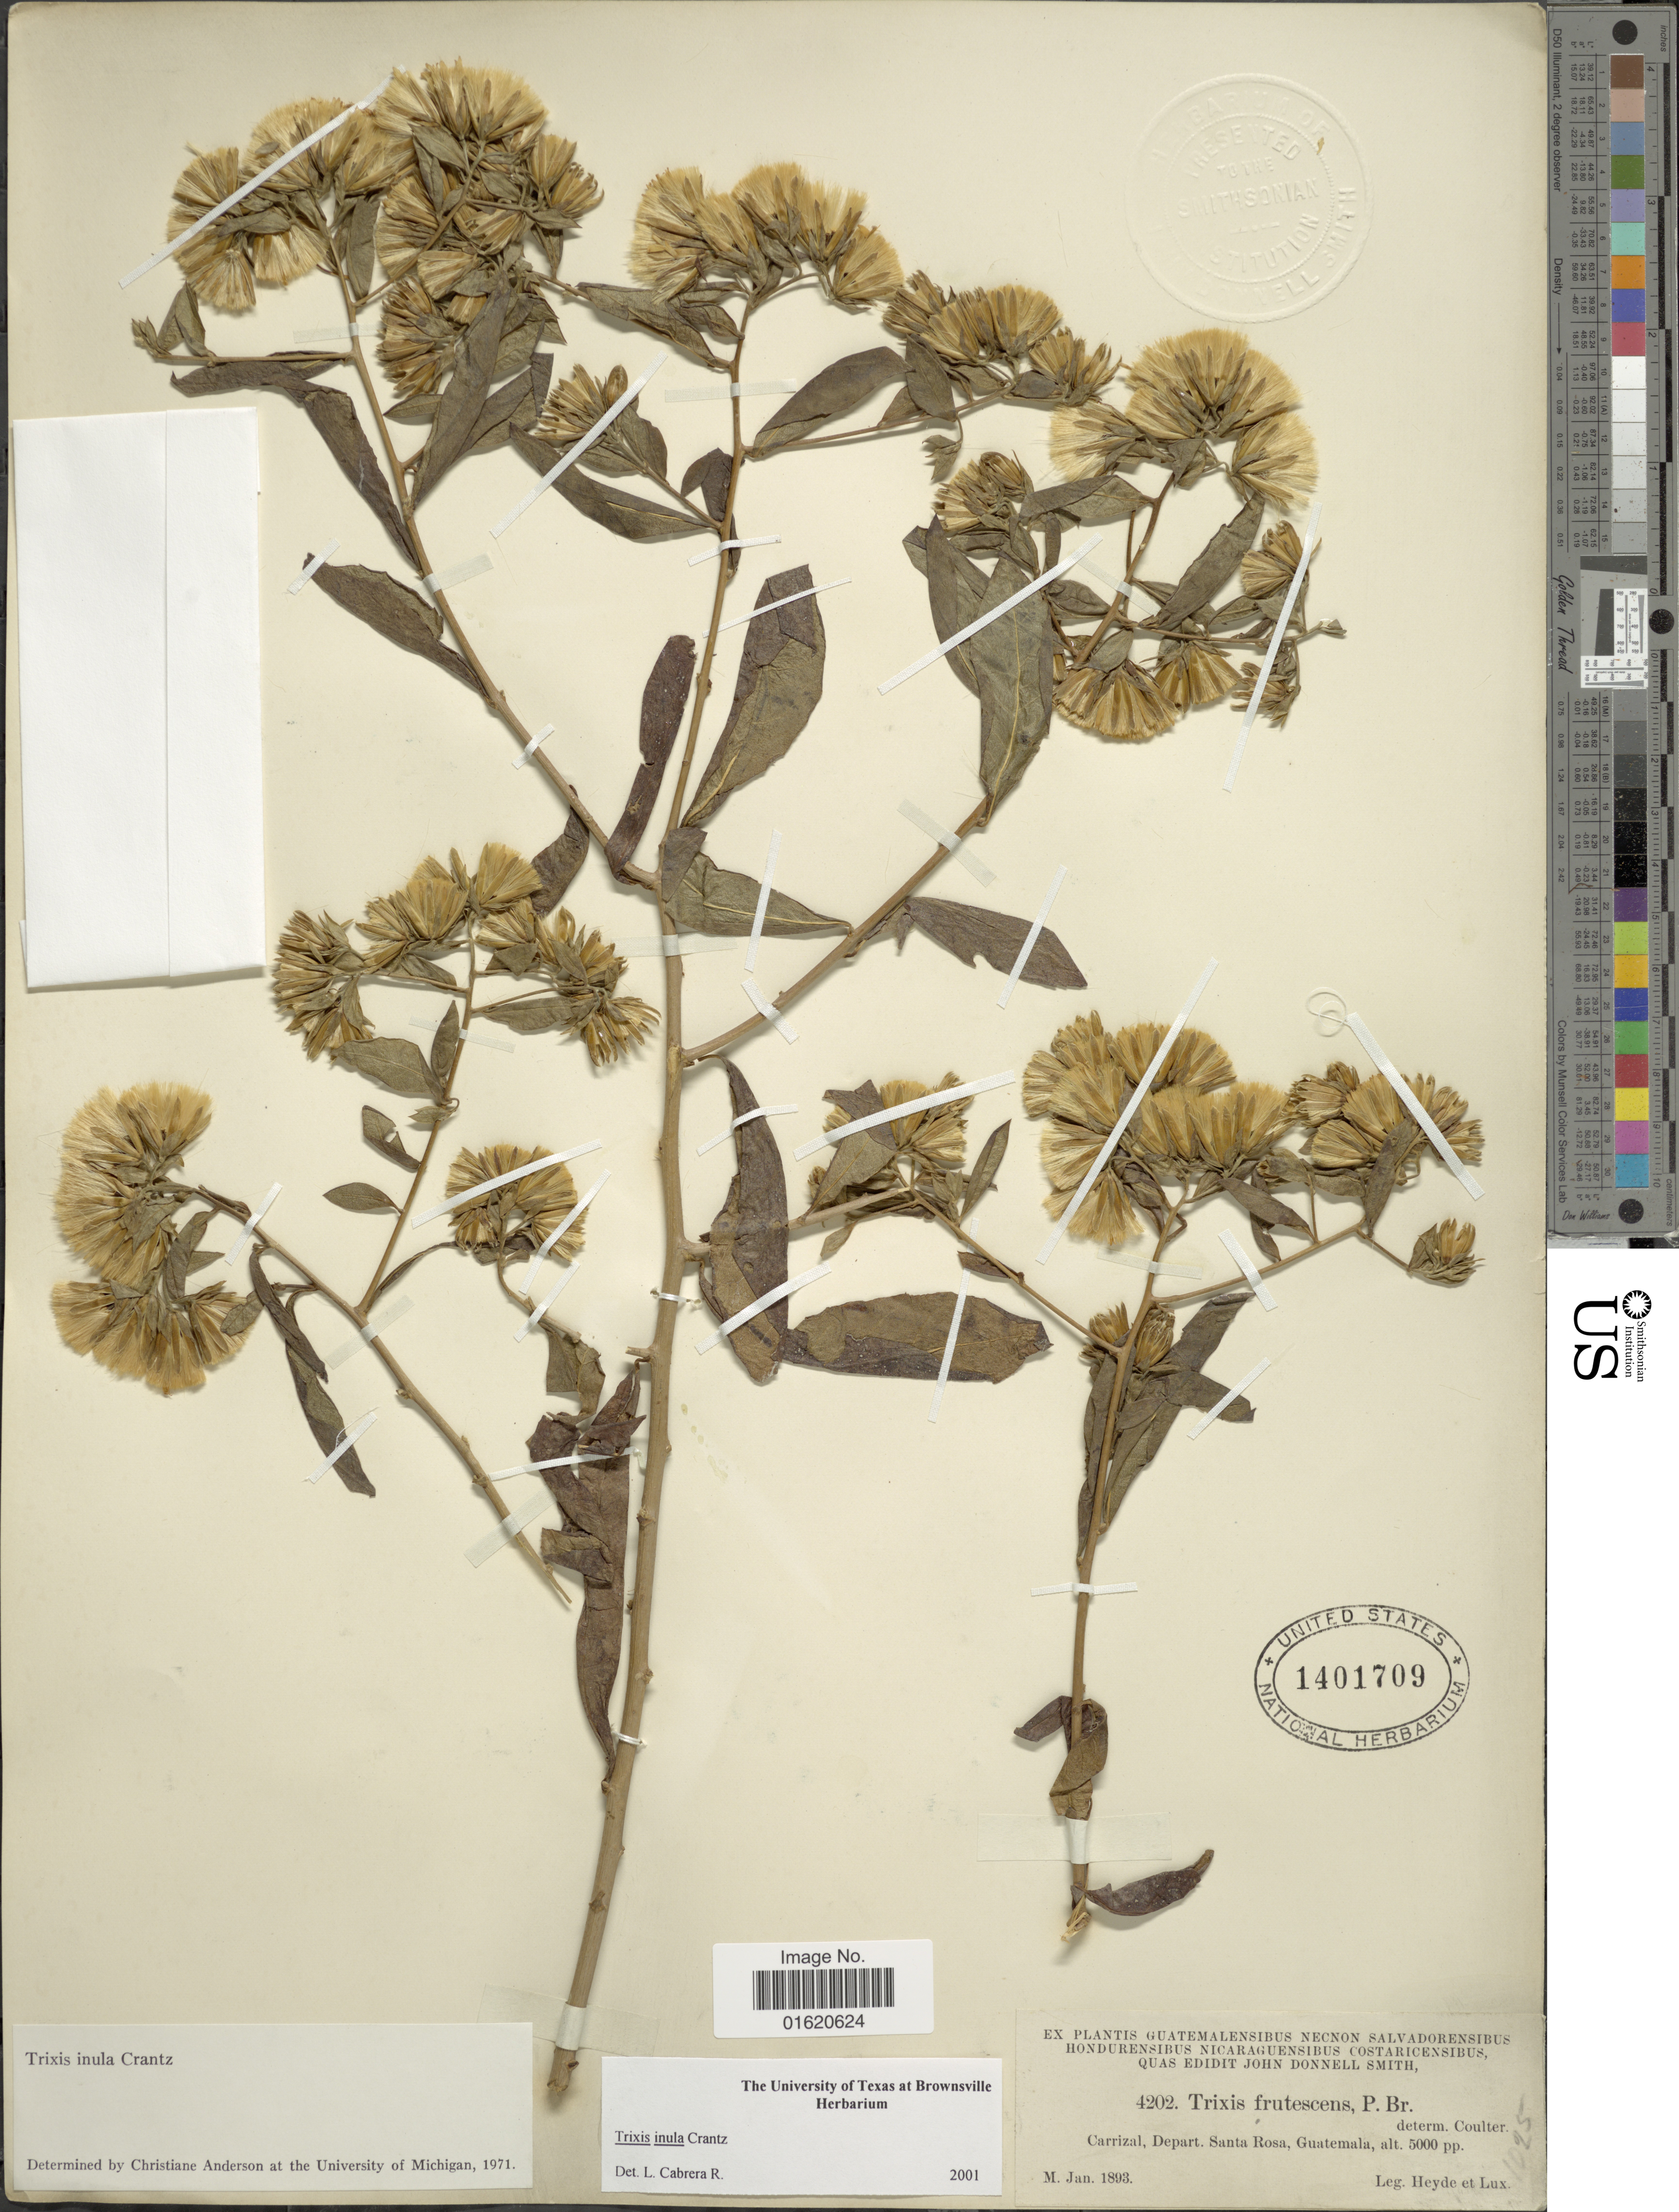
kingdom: Plantae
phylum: Tracheophyta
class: Magnoliopsida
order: Asterales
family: Asteraceae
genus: Trixis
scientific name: Trixis inula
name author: Crantz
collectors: Heyde & Lux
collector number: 4202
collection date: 1893-01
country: Guatemala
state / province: Santa Rosa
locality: Carrizal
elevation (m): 1524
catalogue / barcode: US 1401709